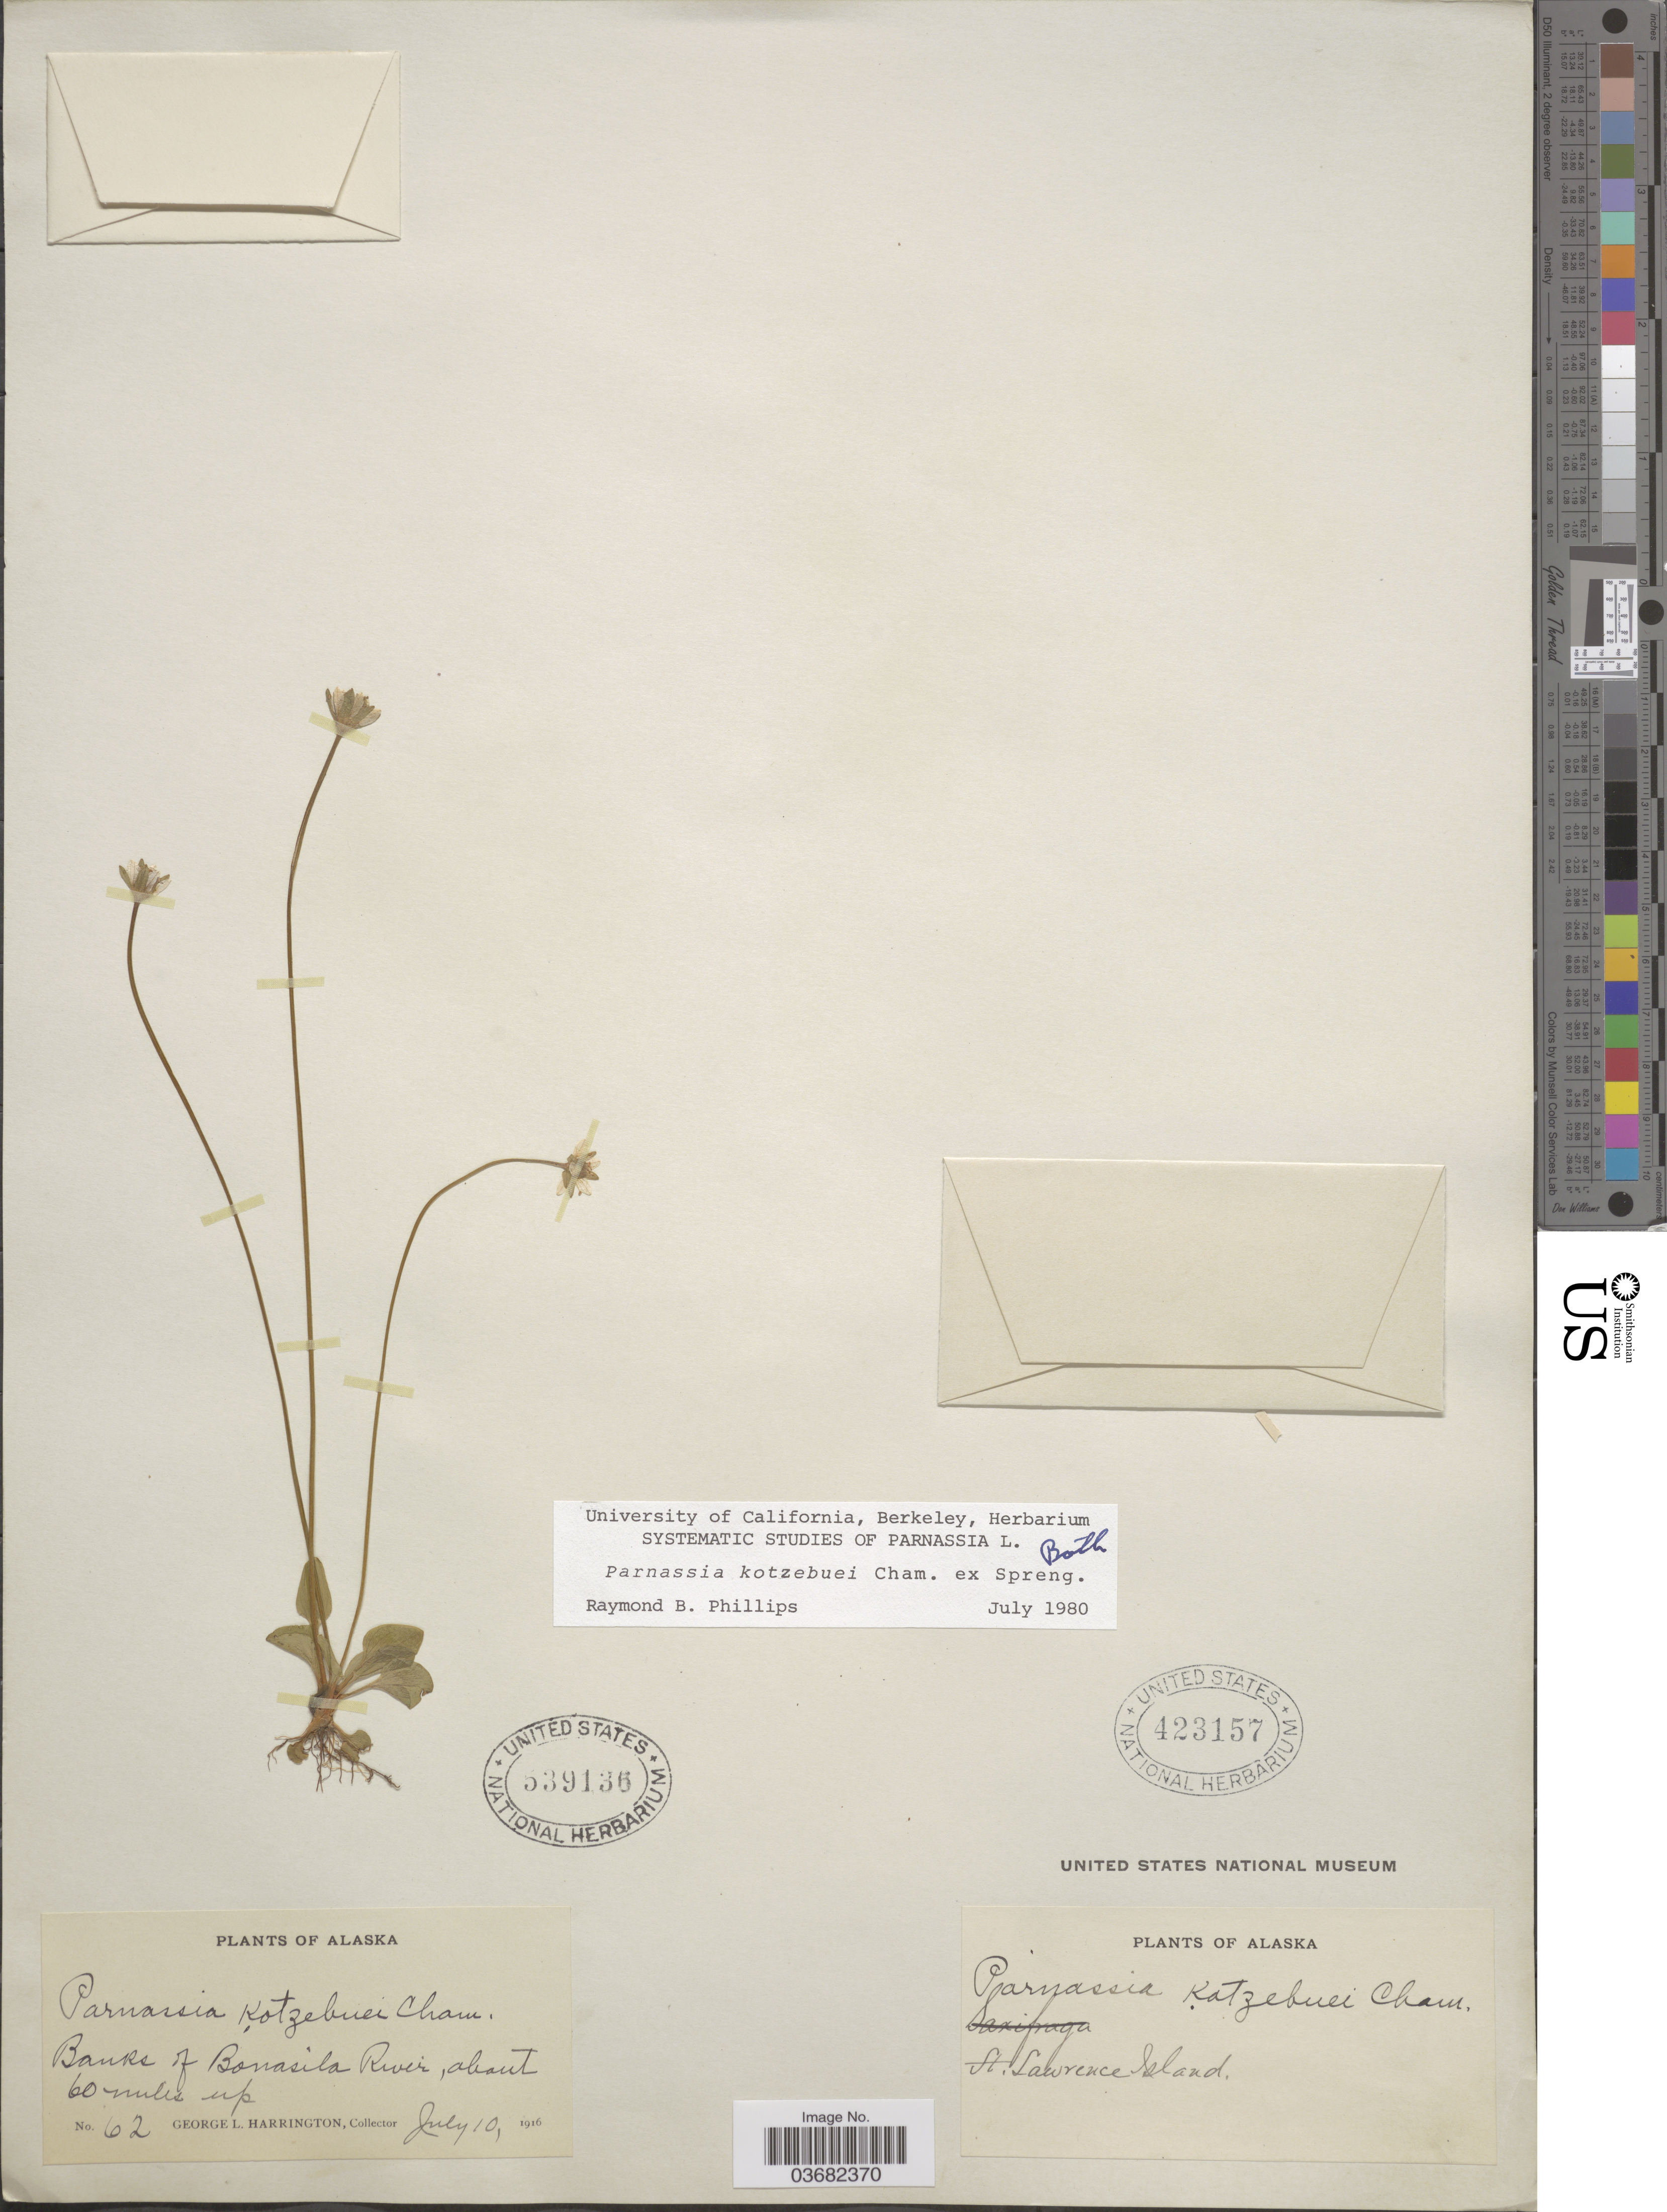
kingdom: Plantae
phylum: Tracheophyta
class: Magnoliopsida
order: Celastrales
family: Parnassiaceae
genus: Parnassia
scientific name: Parnassia kotzebuei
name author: Cham. ex Spreng.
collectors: G. Harrington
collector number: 62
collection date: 1916-07-10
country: United States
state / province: Alaska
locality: Banks of Bonasila River, about 60 miles up.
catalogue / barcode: US 539136